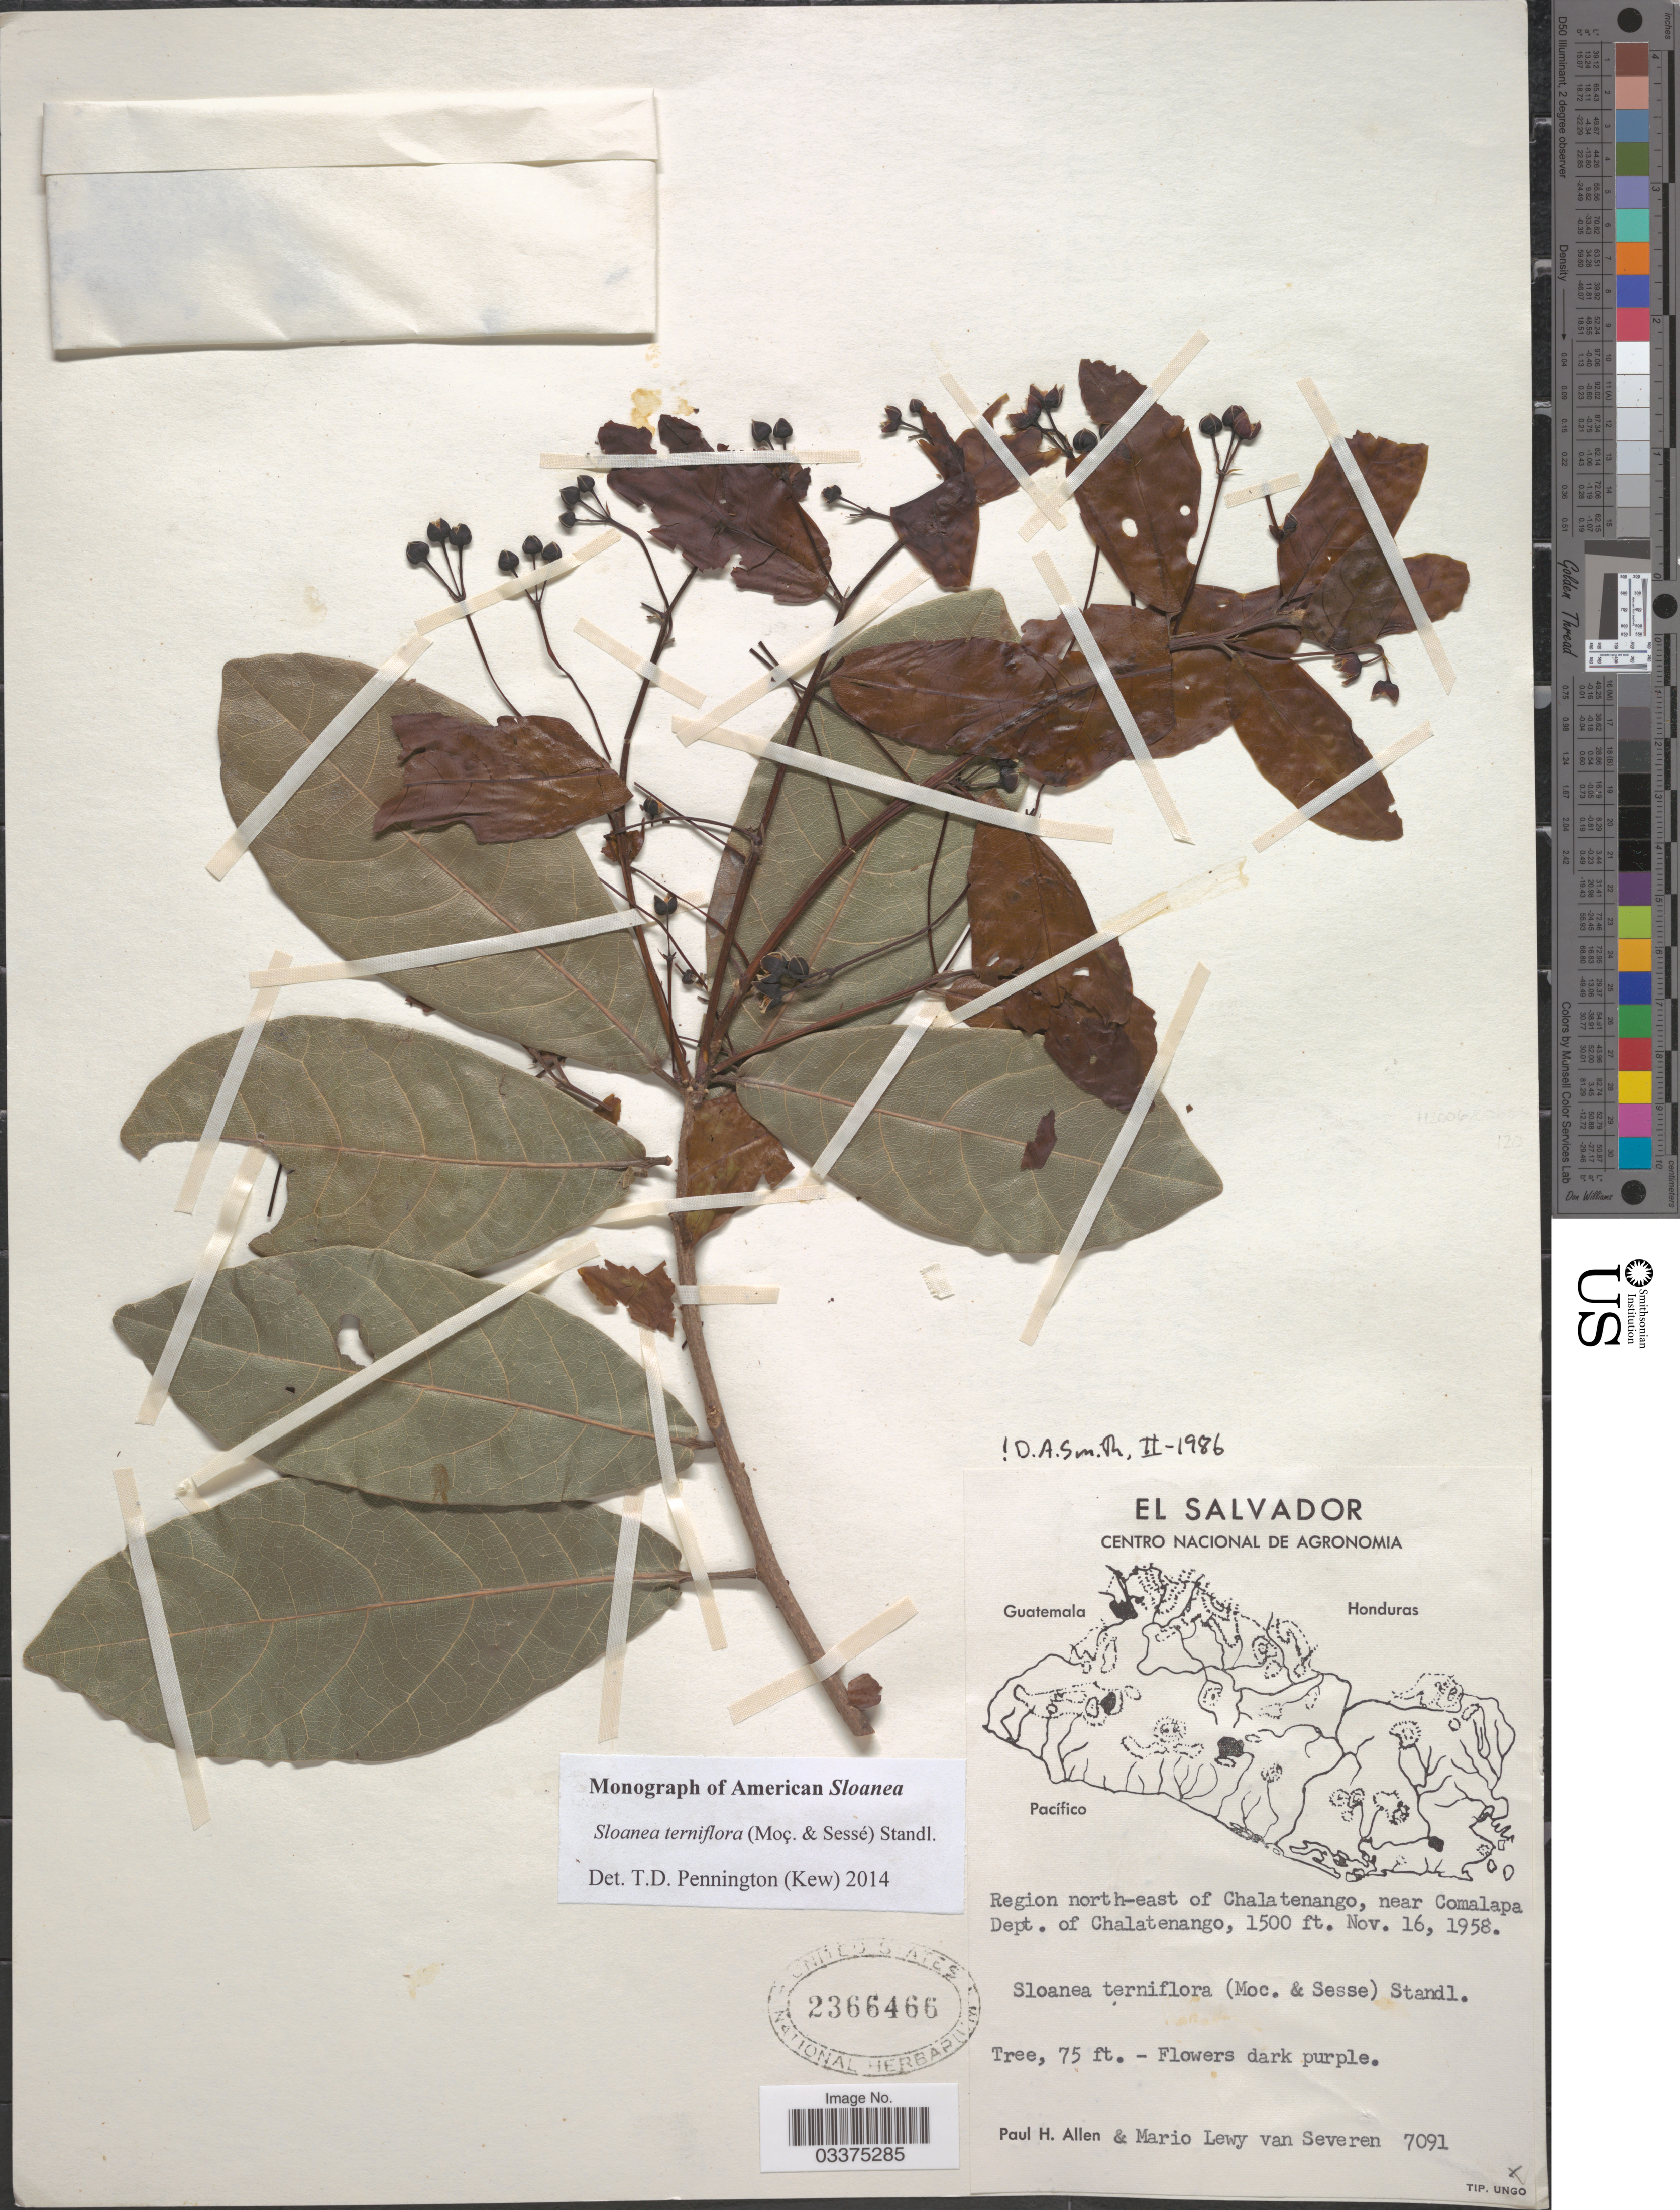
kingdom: Plantae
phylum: Tracheophyta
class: Magnoliopsida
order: Oxalidales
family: Elaeocarpaceae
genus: Sloanea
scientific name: Sloanea terniflora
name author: (Moc. & Sessé ex DC.) Standl.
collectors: P. H. Allen & M. Van Severen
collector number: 7091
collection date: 1958-11-16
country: El Salvador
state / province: Chalatenango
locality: Region north-east of Chalatenango, near Comalapa. Dept. of Chalatenango.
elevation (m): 457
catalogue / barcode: US 2366466